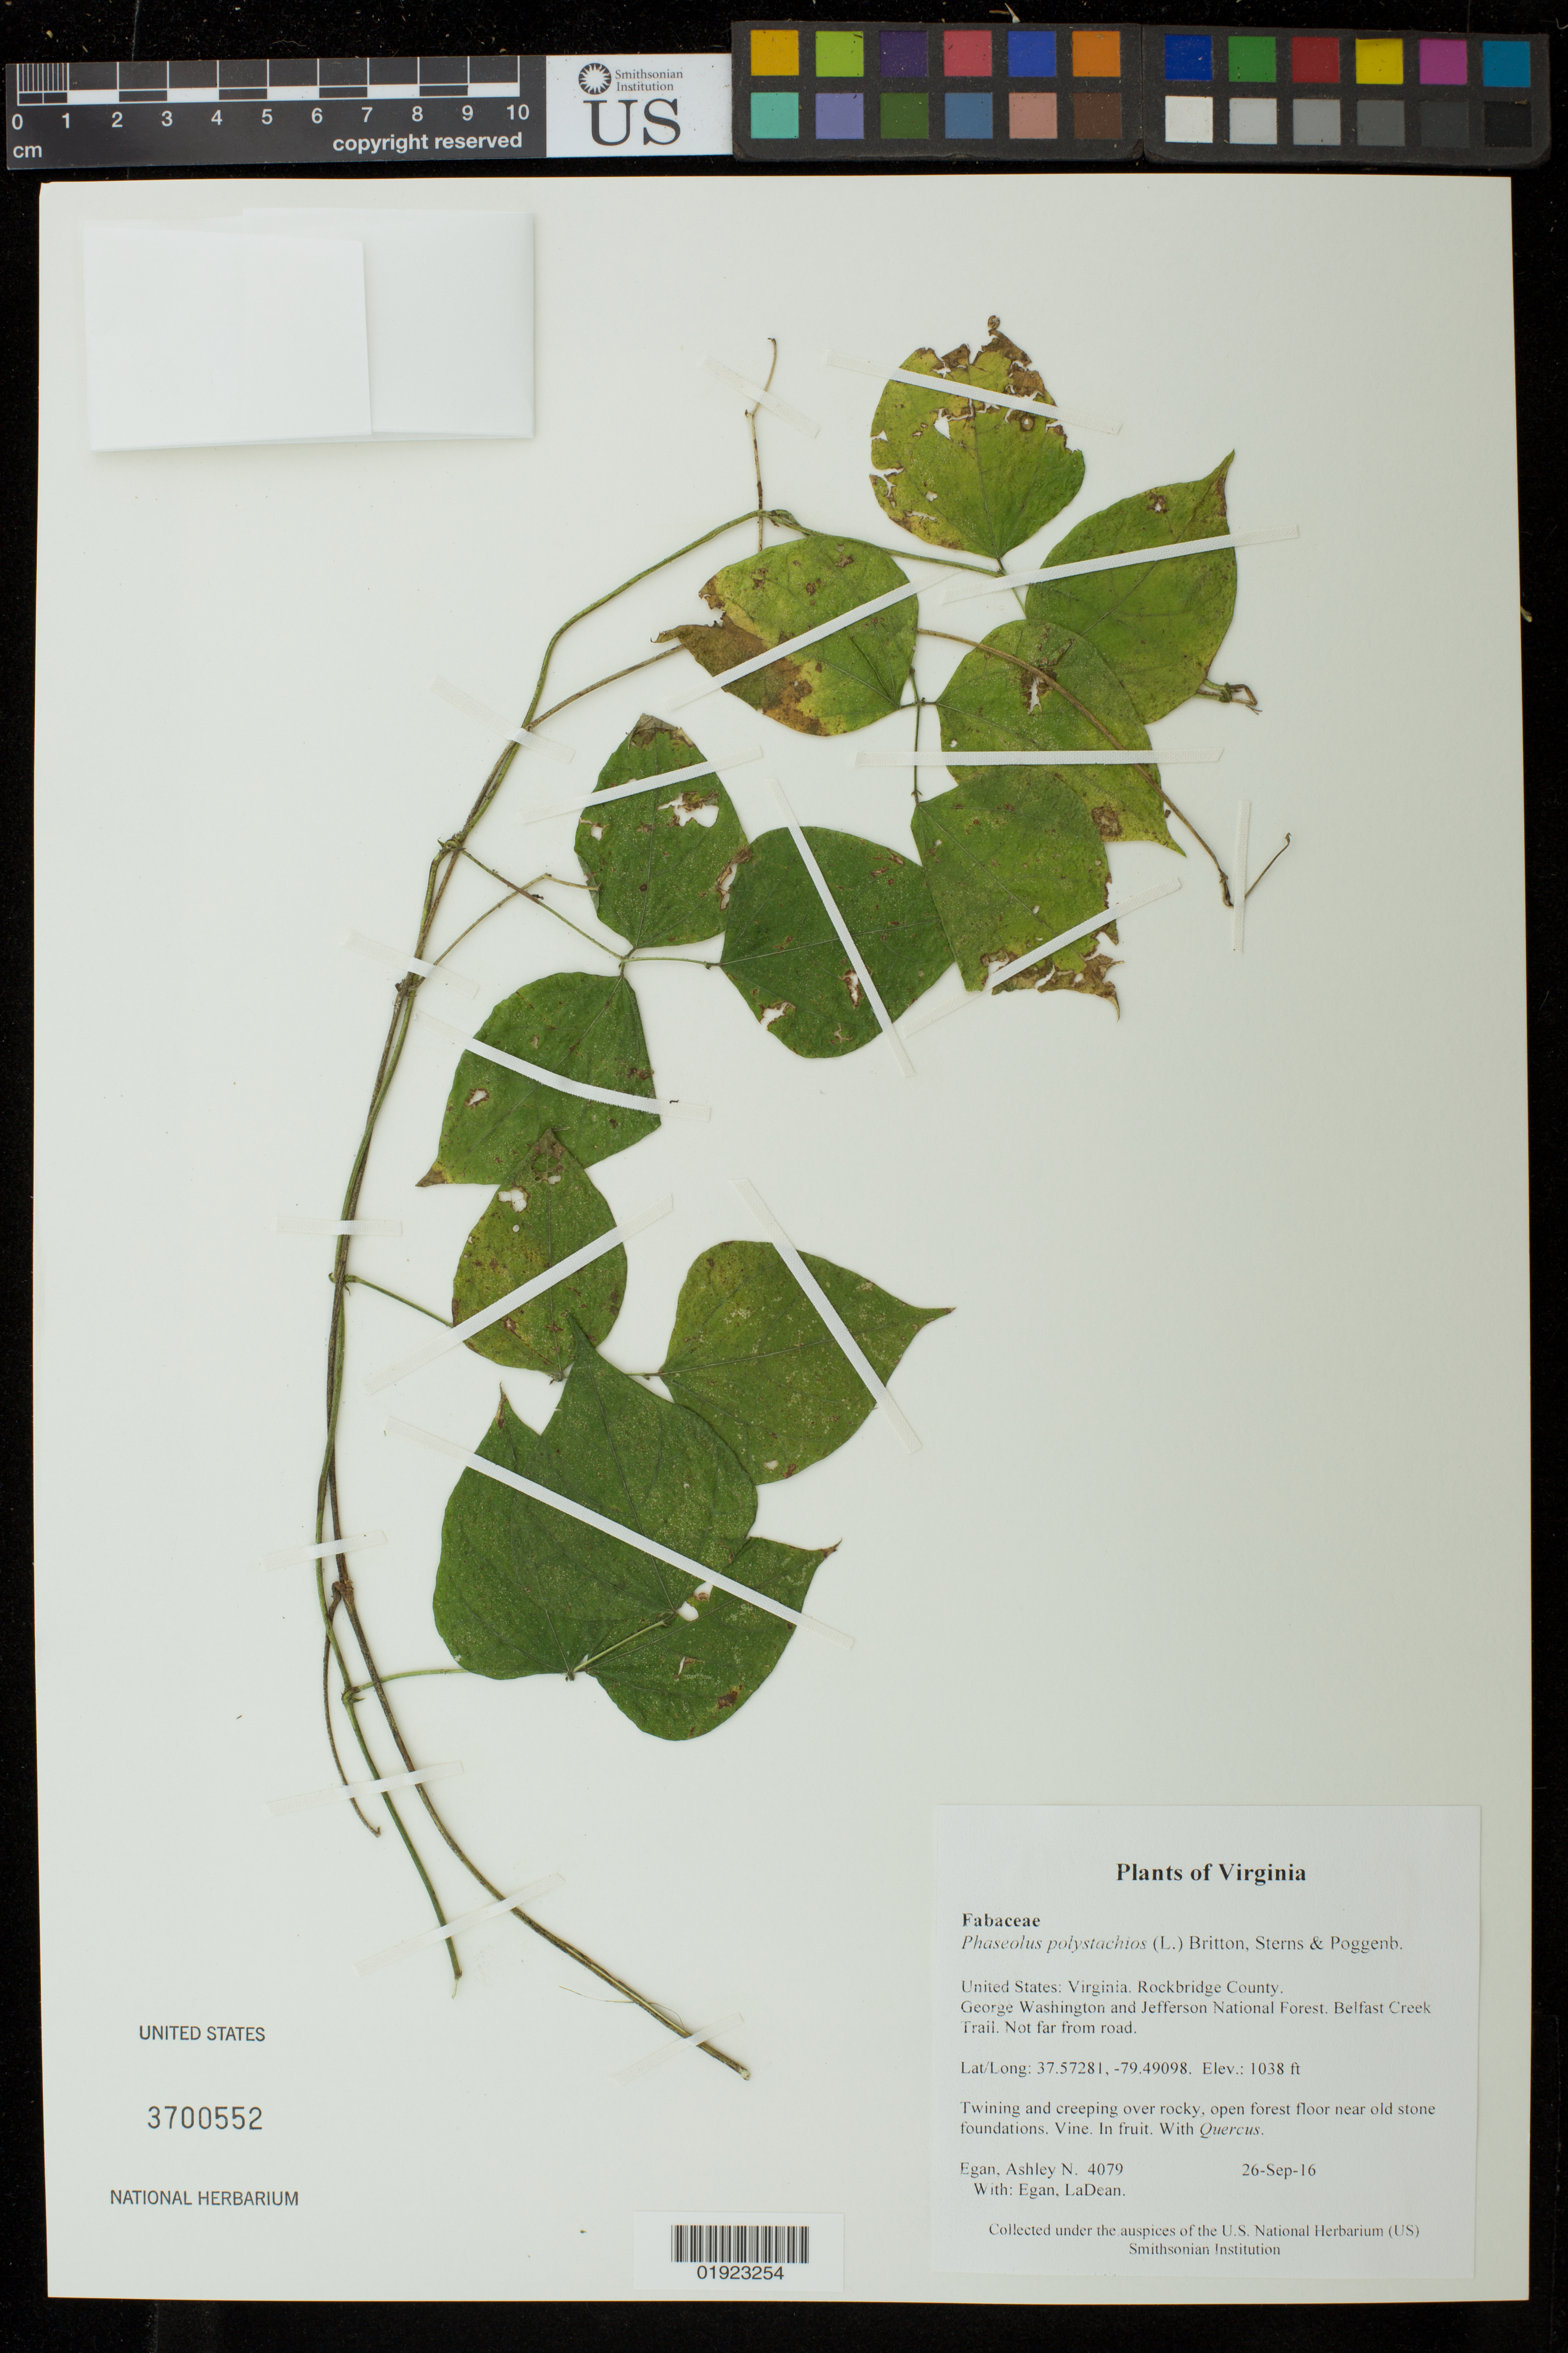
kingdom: Plantae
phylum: Tracheophyta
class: Magnoliopsida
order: Fabales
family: Fabaceae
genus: Phaseolus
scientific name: Phaseolus polystachios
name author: (L.) Britton, Stearns & Poggenb.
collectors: A. N. Egan & L. Egan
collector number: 4079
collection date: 2016-09-26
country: United States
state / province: Virginia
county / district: Rockbridge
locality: George Washington and Jefferson National Forest. Belfast Creek Trail. Not far from road.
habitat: Twining and creeping over rocky, open forest floor near old stone foundations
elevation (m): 316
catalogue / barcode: US 3700552